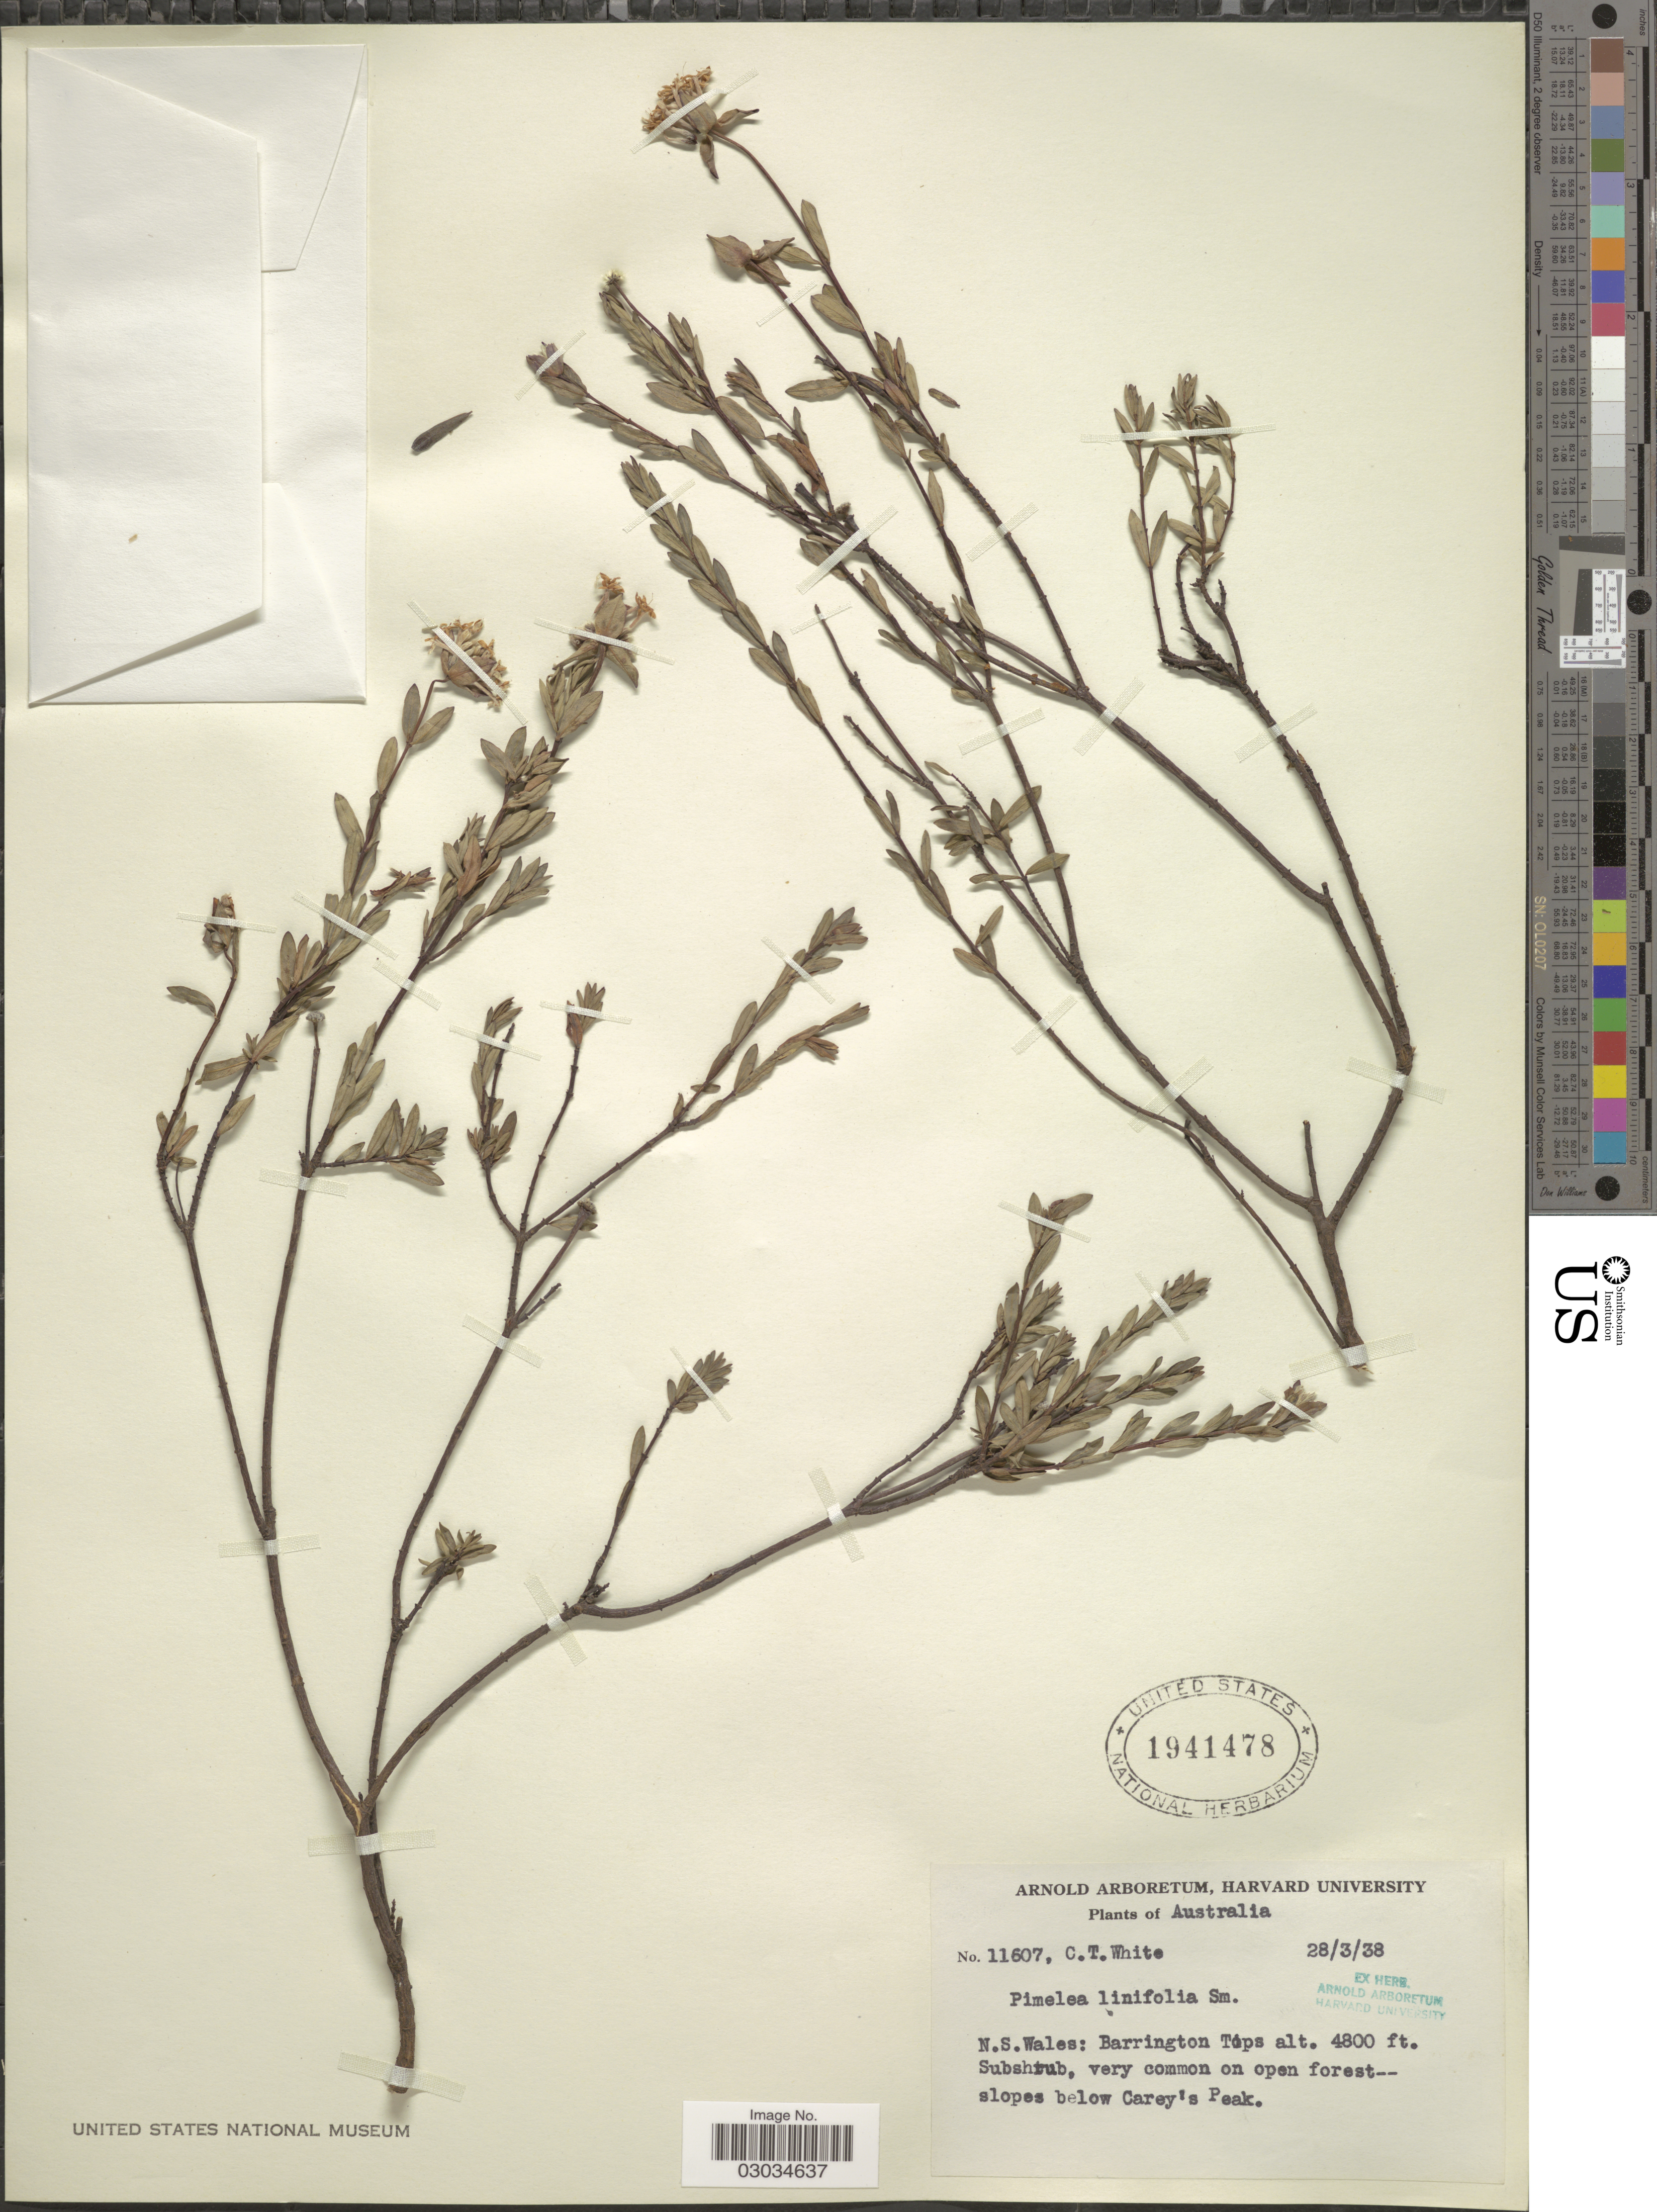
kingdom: Plantae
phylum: Tracheophyta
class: Magnoliopsida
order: Malvales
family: Thymelaeaceae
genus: Pimelea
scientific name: Pimelea linifolia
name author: Sm.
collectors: C. T. White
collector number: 11607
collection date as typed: Transcribed d/m/y: 28/3/38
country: Australia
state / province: New South Wales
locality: N. S. Wales: Barrington Tips. Slopes below Carey's Peak.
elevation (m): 1463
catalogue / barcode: US 1941478